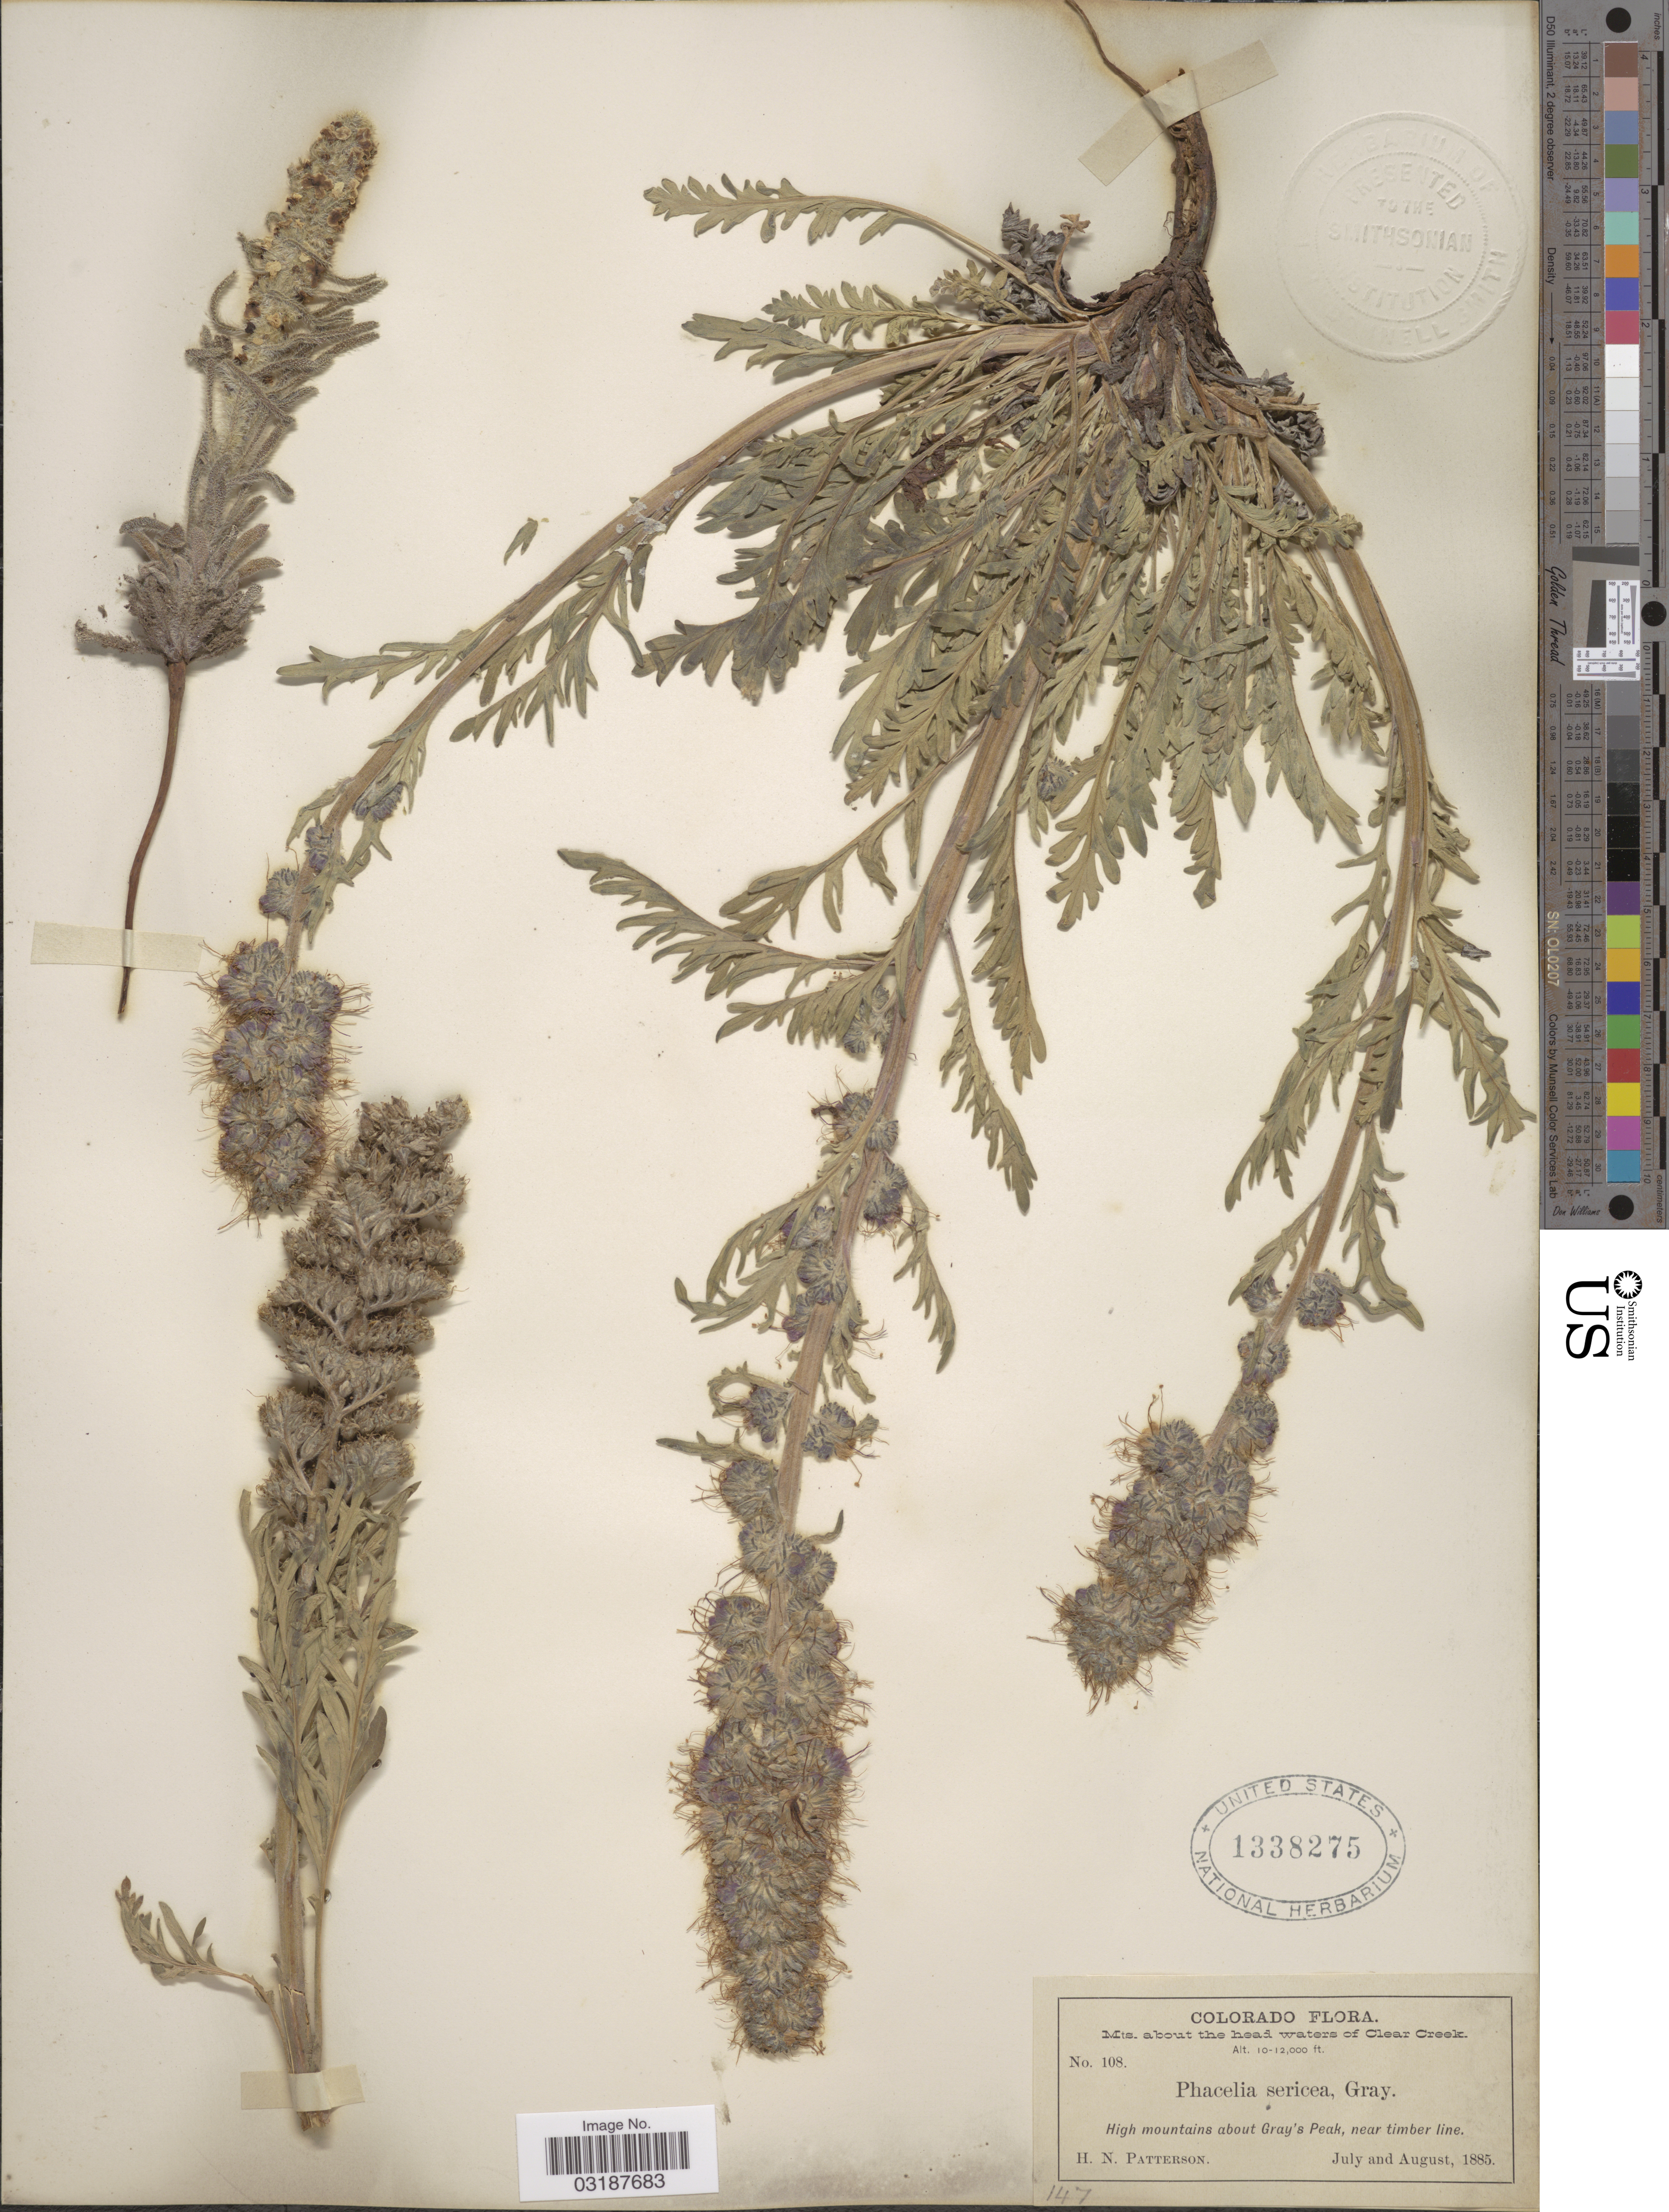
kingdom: Plantae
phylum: Tracheophyta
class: Magnoliopsida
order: Boraginales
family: Hydrophyllaceae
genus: Phacelia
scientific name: Phacelia sericea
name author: (Graham) A. Gray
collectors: H. N. Patterson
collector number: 147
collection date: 1885-07/1885-08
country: United States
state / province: Colorado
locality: Mts. about the head waters of Clear Creek, High mountains about Gray's Peak, near timber line.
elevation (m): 3048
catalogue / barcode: US 1338275